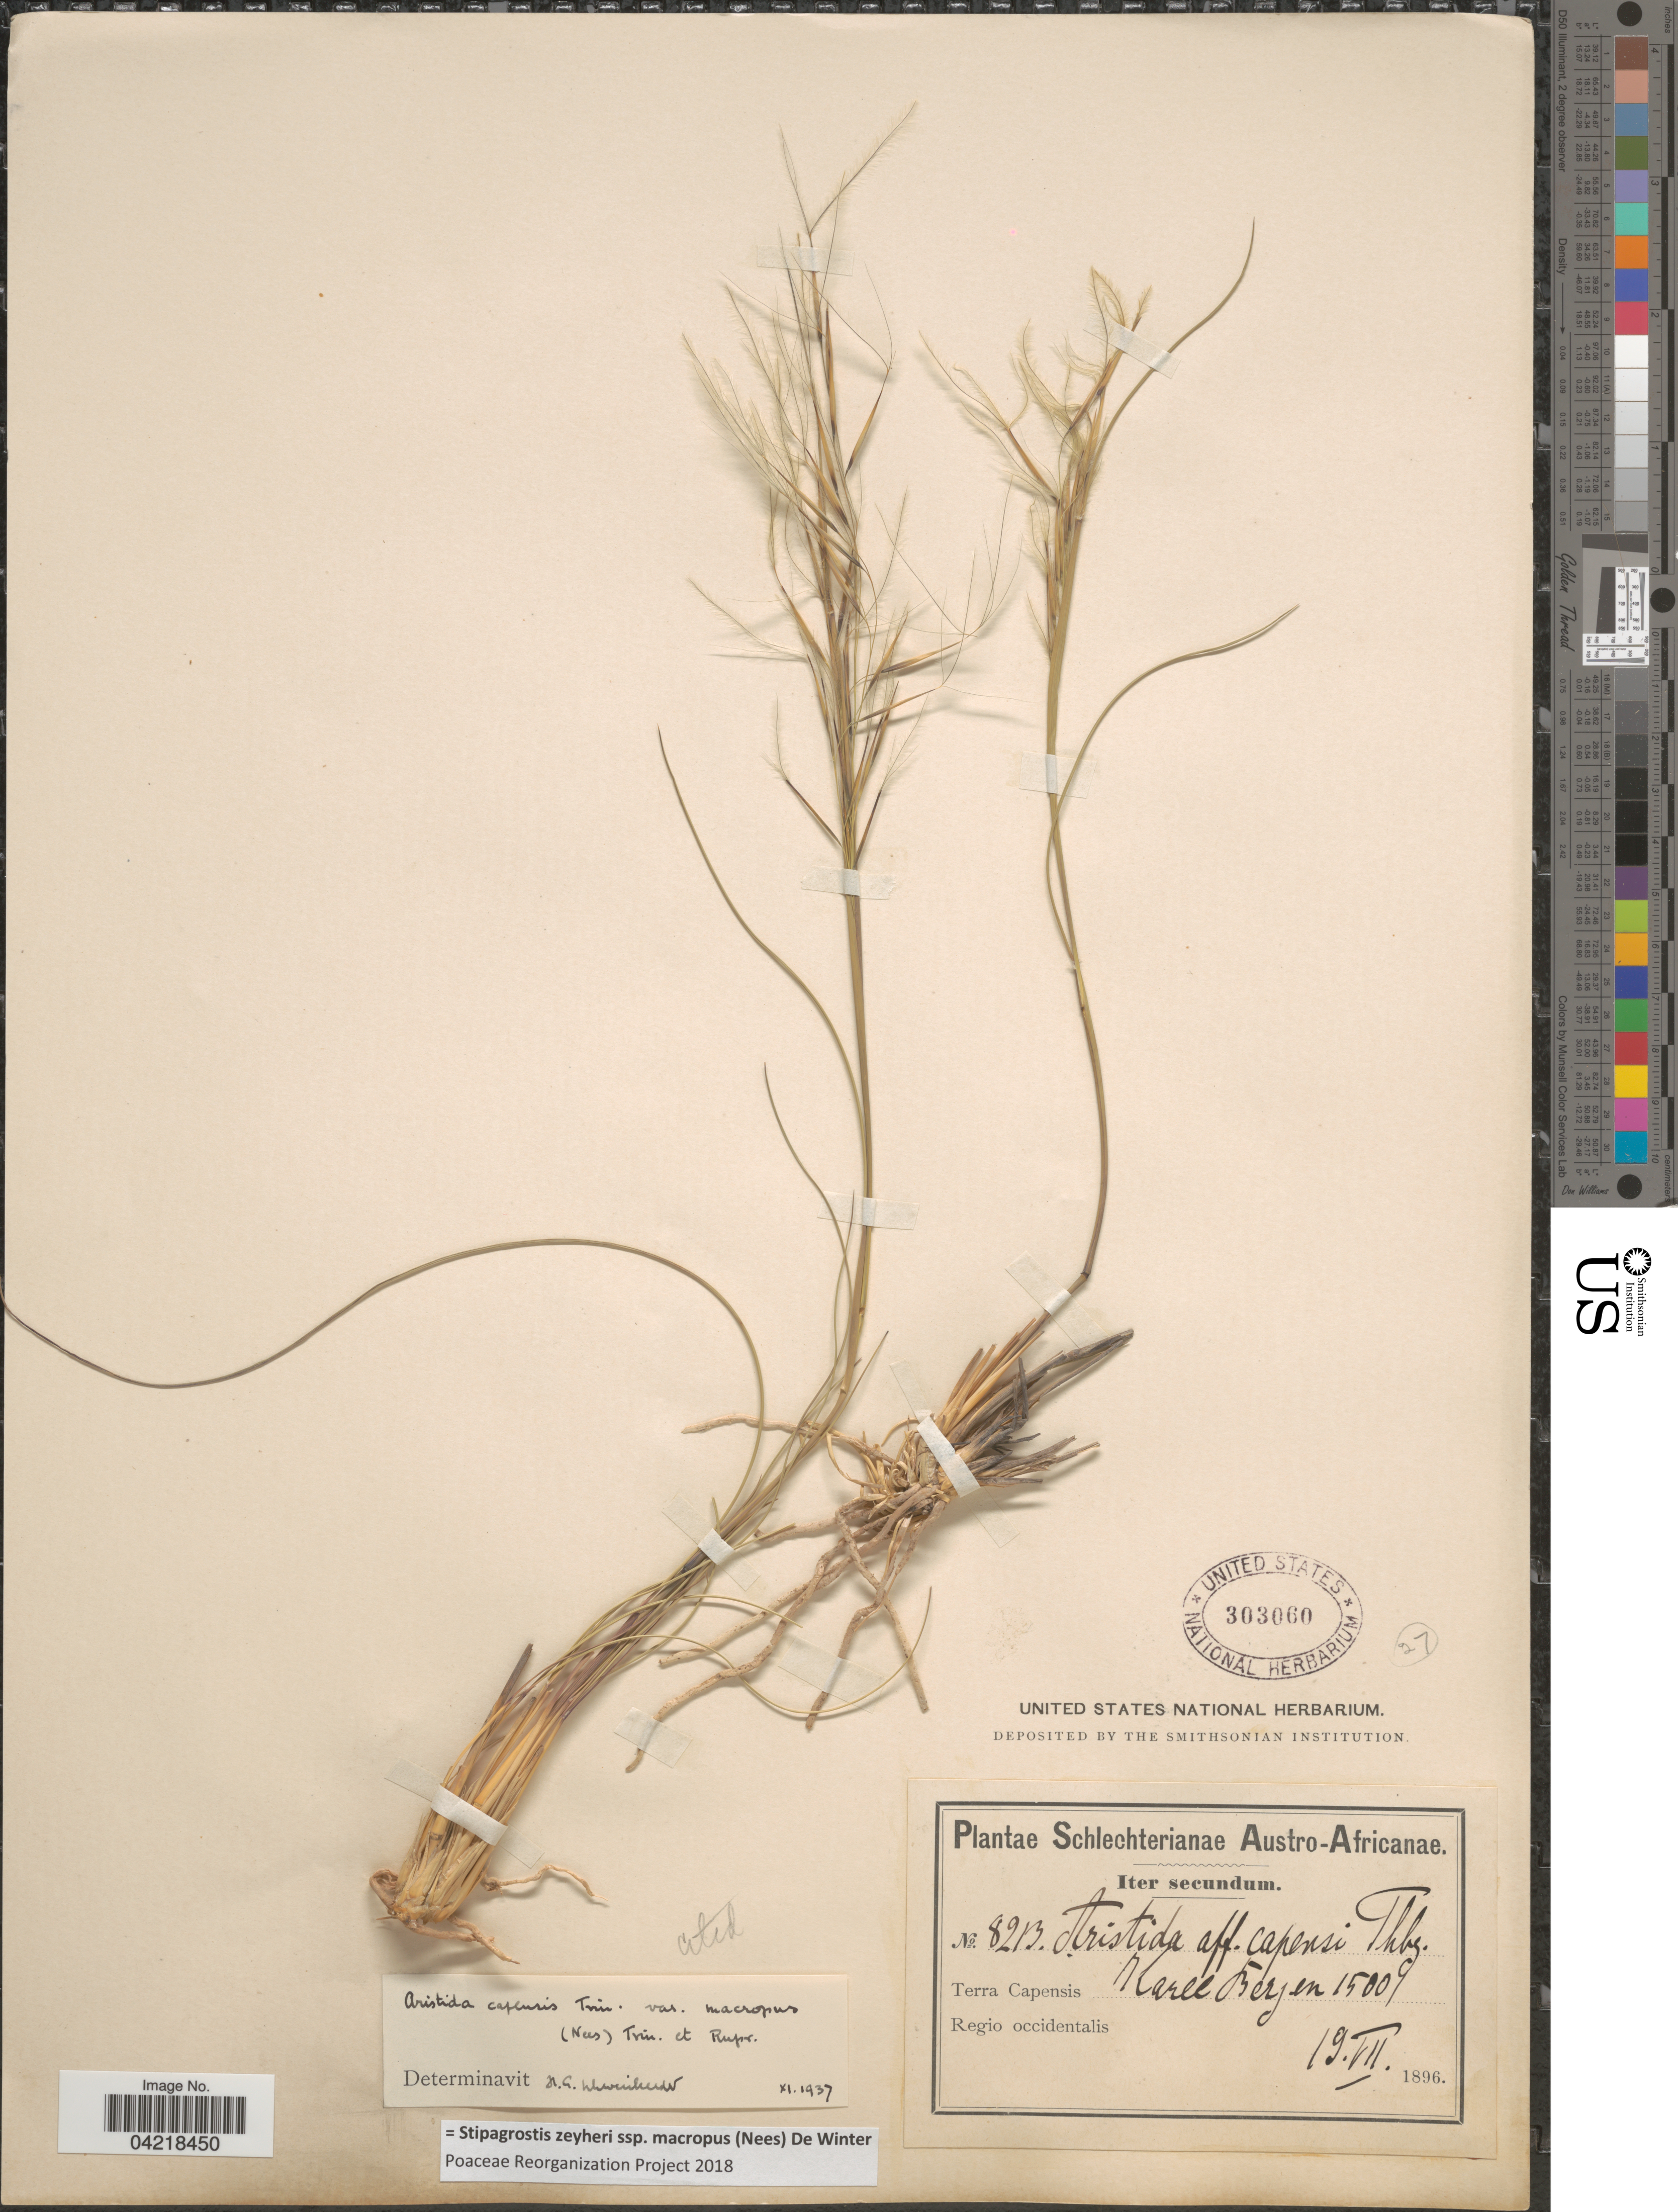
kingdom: Plantae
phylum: Tracheophyta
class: Liliopsida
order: Poales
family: Poaceae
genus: Stipagrostis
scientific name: Stipagrostis zeyheri subsp. macropus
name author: (Nees) De Winter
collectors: Schlechter, --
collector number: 8213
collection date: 1896-07-19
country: South Africa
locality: Austro-Africanae. Iter secundum. Terra Capensis Karel Bergen. Regio occidentalis.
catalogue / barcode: US 303060